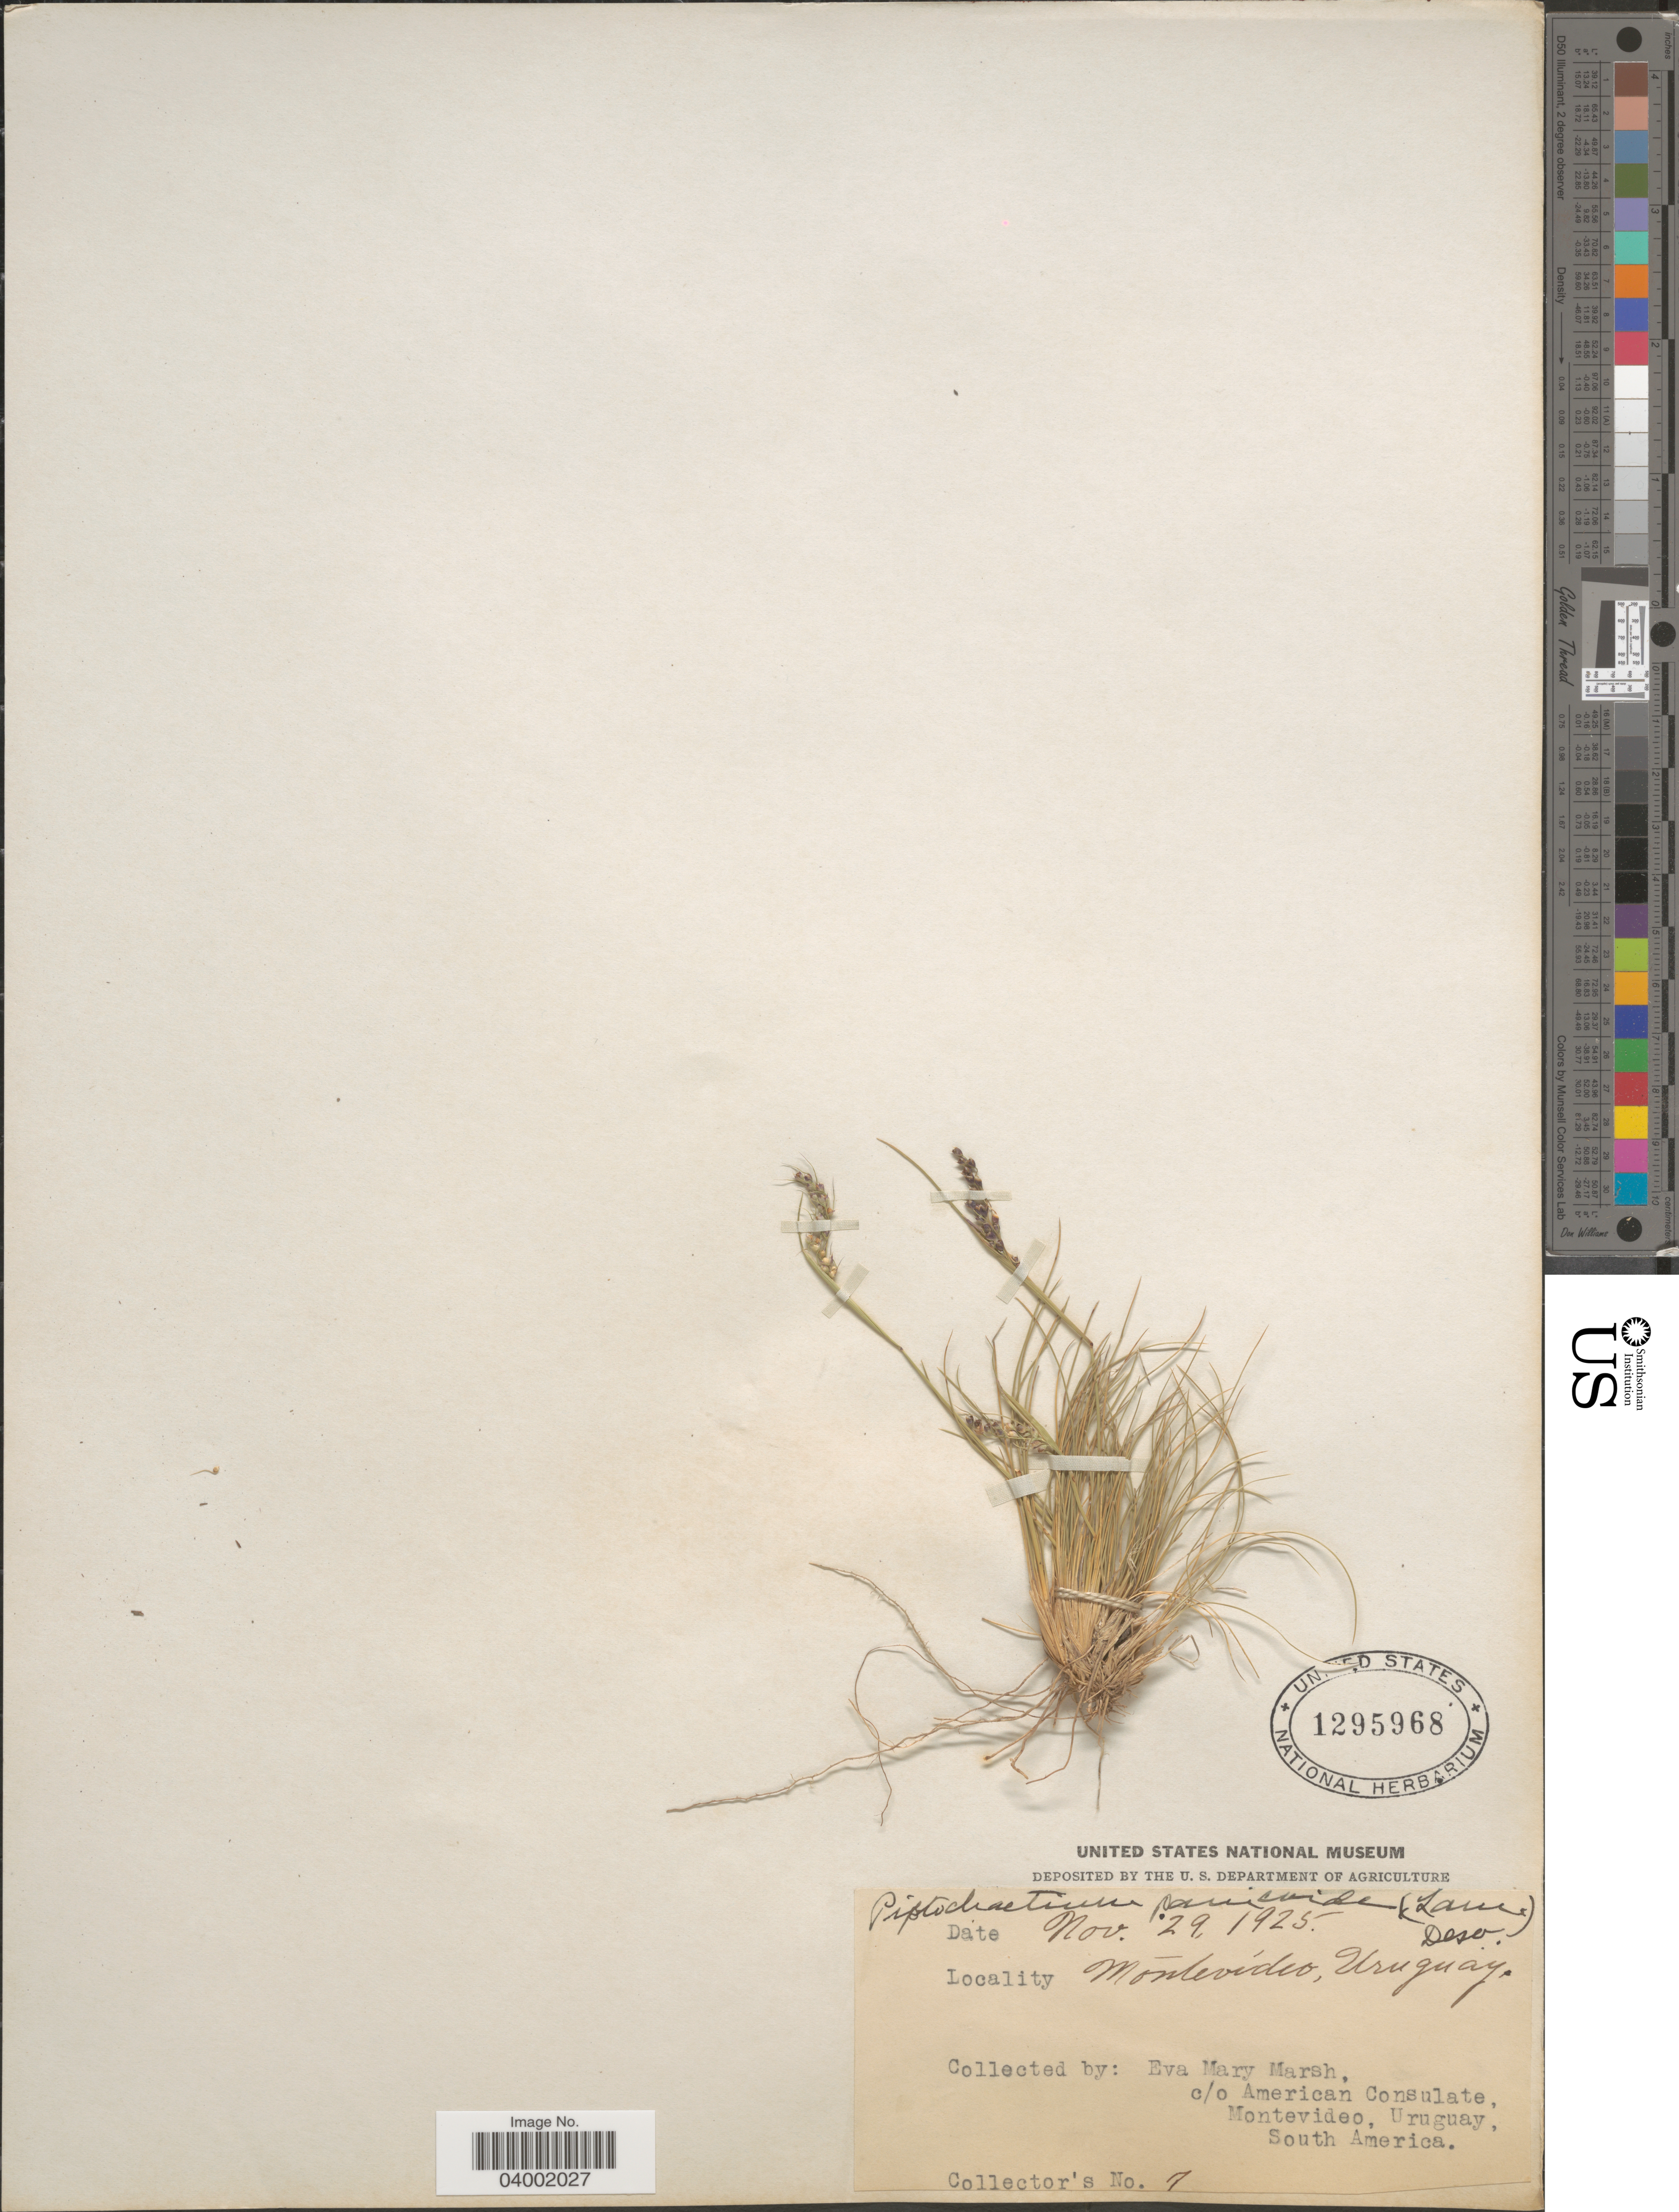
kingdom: Plantae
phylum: Tracheophyta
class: Liliopsida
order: Poales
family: Poaceae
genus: Piptochaetium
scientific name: Piptochaetium panicoides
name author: (Lam.) É. Desv.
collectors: E. Marsh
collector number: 7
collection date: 1925-11-29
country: Uruguay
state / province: Montevideo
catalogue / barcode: US 1295968